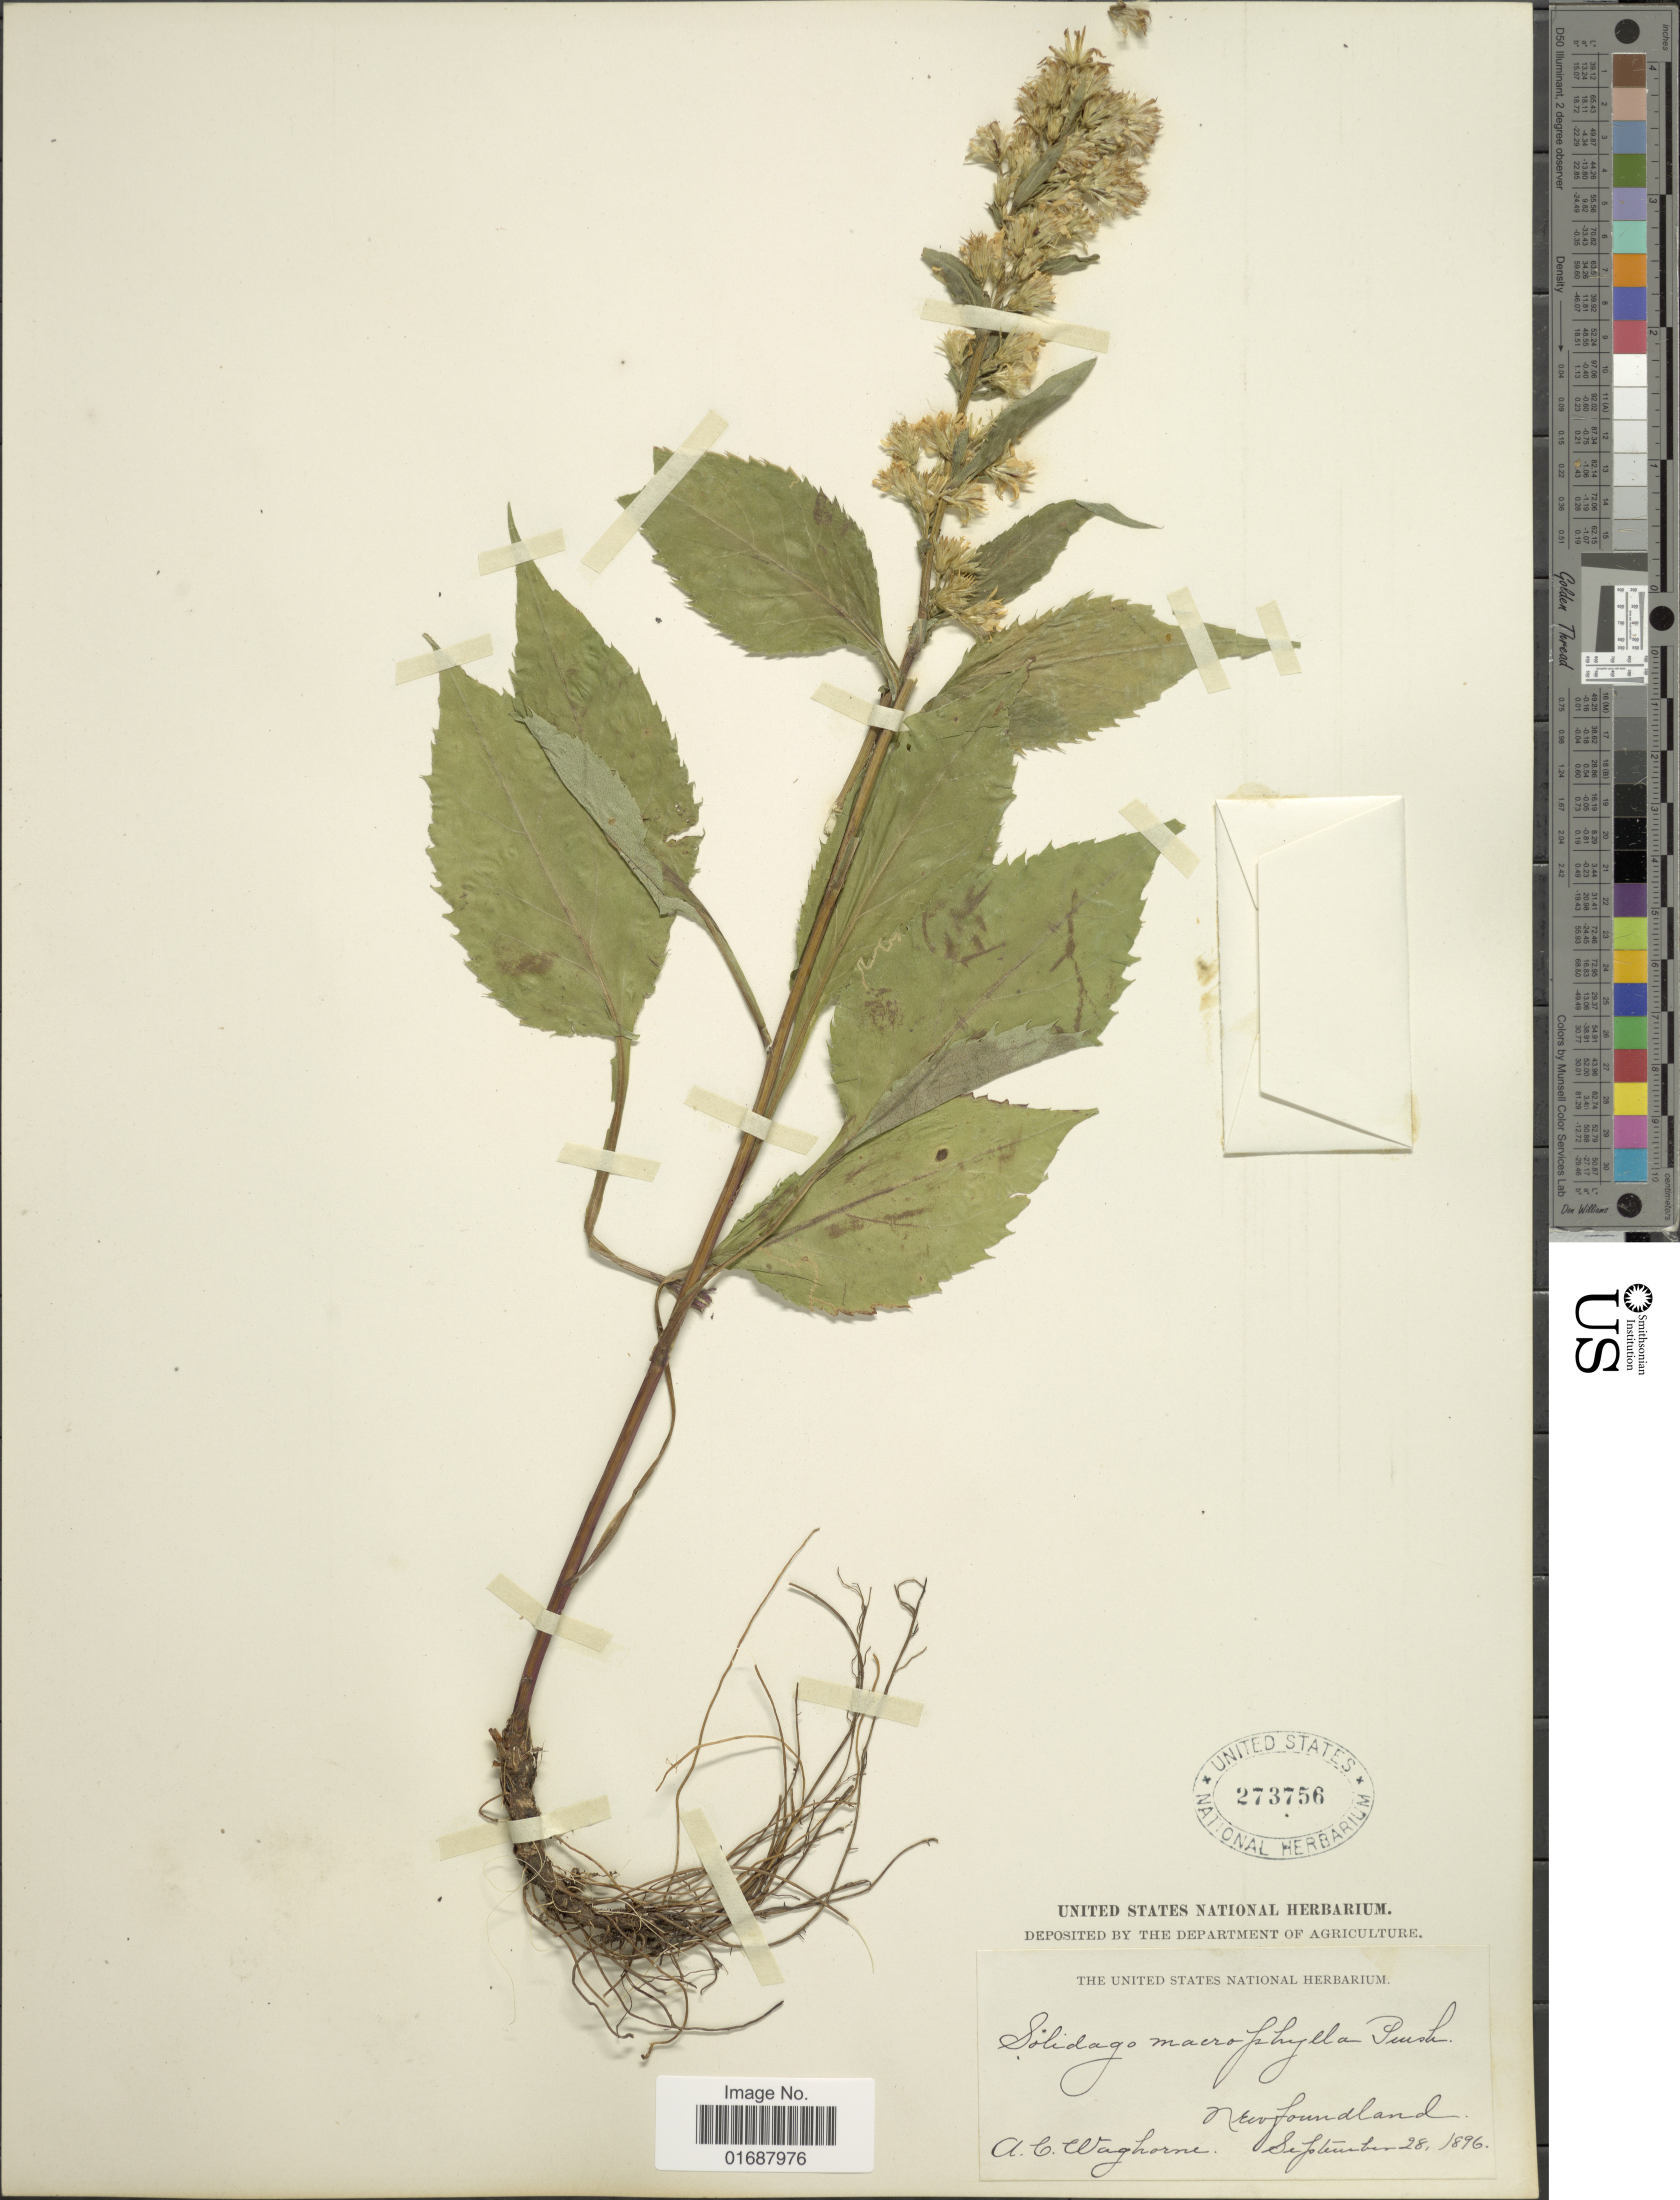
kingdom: Plantae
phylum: Tracheophyta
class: Magnoliopsida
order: Asterales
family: Asteraceae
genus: Solidago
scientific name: Solidago macrophylla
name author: Banks ex Pursh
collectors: A. Waghorne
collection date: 1896-09-28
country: Canada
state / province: Newfoundland and Labrador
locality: Newfoundland.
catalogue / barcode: US 273756